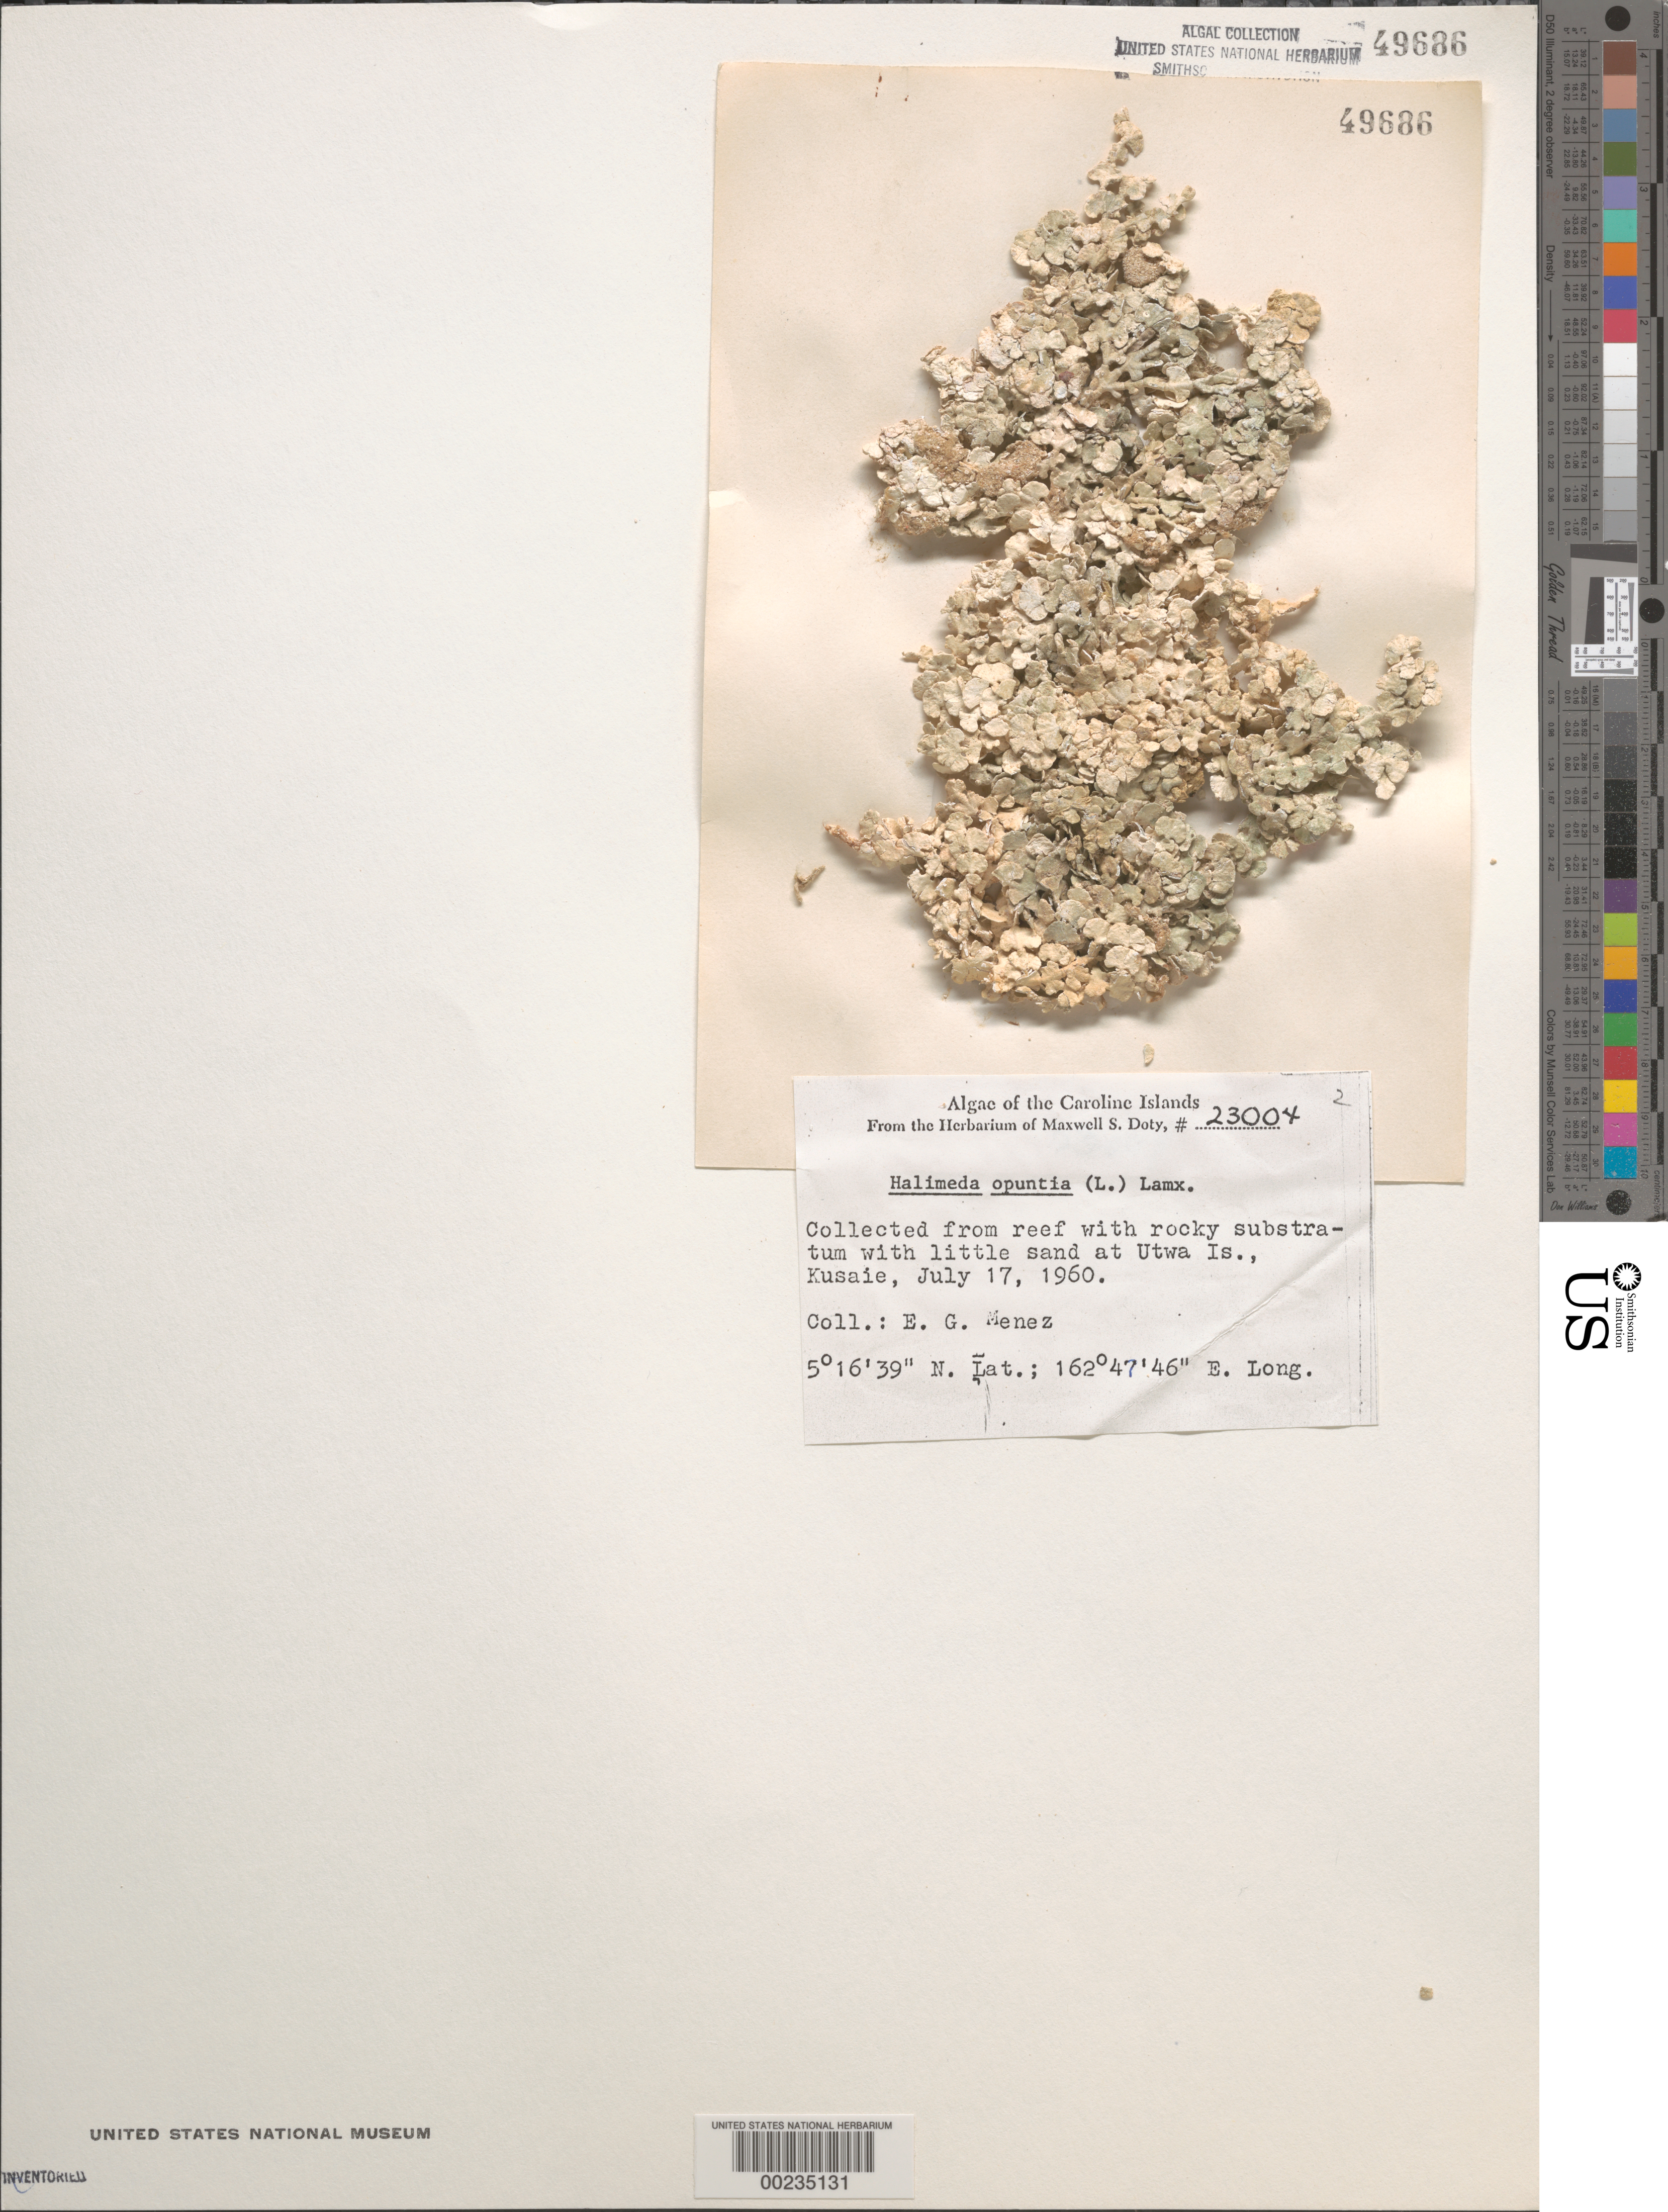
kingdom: Plantae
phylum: Chlorophyta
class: Ulvophyceae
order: Bryopsidales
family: Halimedaceae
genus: Halimeda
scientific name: Halimeda opuntia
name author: (L.) J.V.Lamouroux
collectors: Meñez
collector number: MSD 23004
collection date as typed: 17 Jul 1960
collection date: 1960-07-17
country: Micronesia, Federated States of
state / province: Kosrae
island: Utwa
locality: Utwa Island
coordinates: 5 16' 39" N, 162 47' 46" E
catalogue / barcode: US 49686